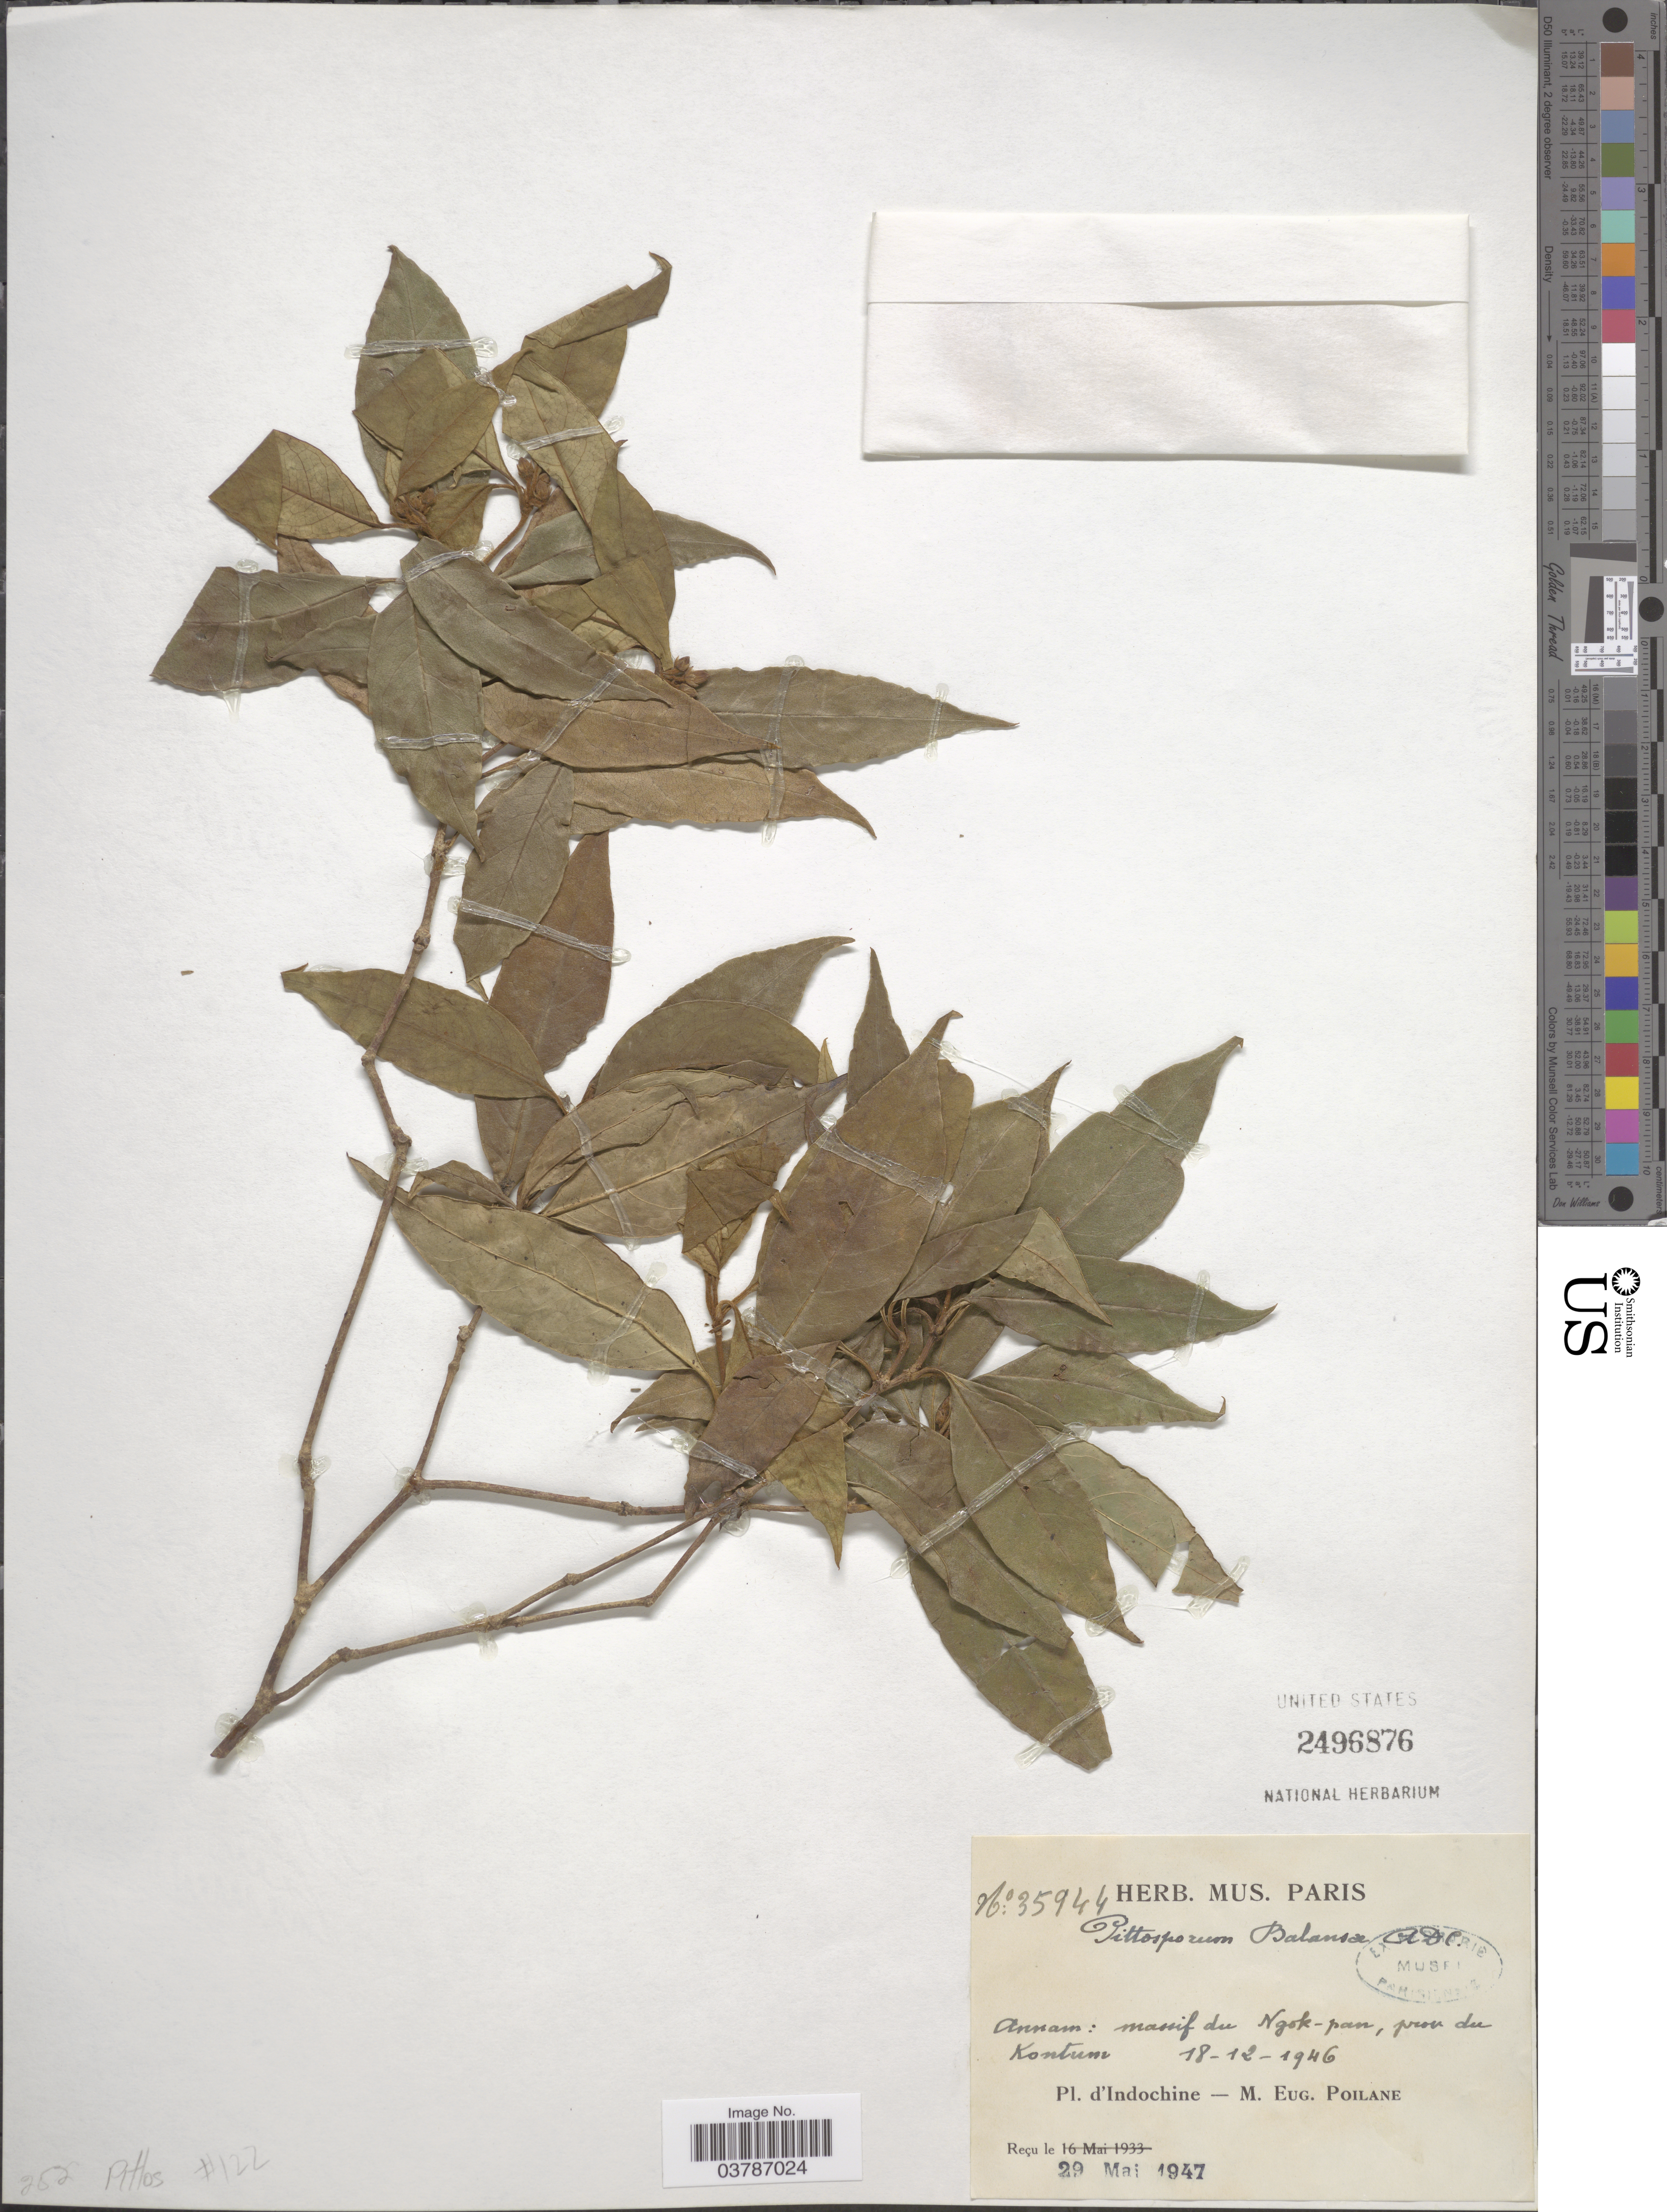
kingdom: Plantae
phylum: Tracheophyta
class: Magnoliopsida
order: Apiales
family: Pittosporaceae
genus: Pittosporum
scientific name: Pittosporum balansae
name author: A. DC.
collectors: M. Poilane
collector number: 35944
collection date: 1946-12-18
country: Vietnam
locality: Annam: massif du Ngok-pan, prov. du Kontum. D'Indochine.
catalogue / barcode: US 2496876